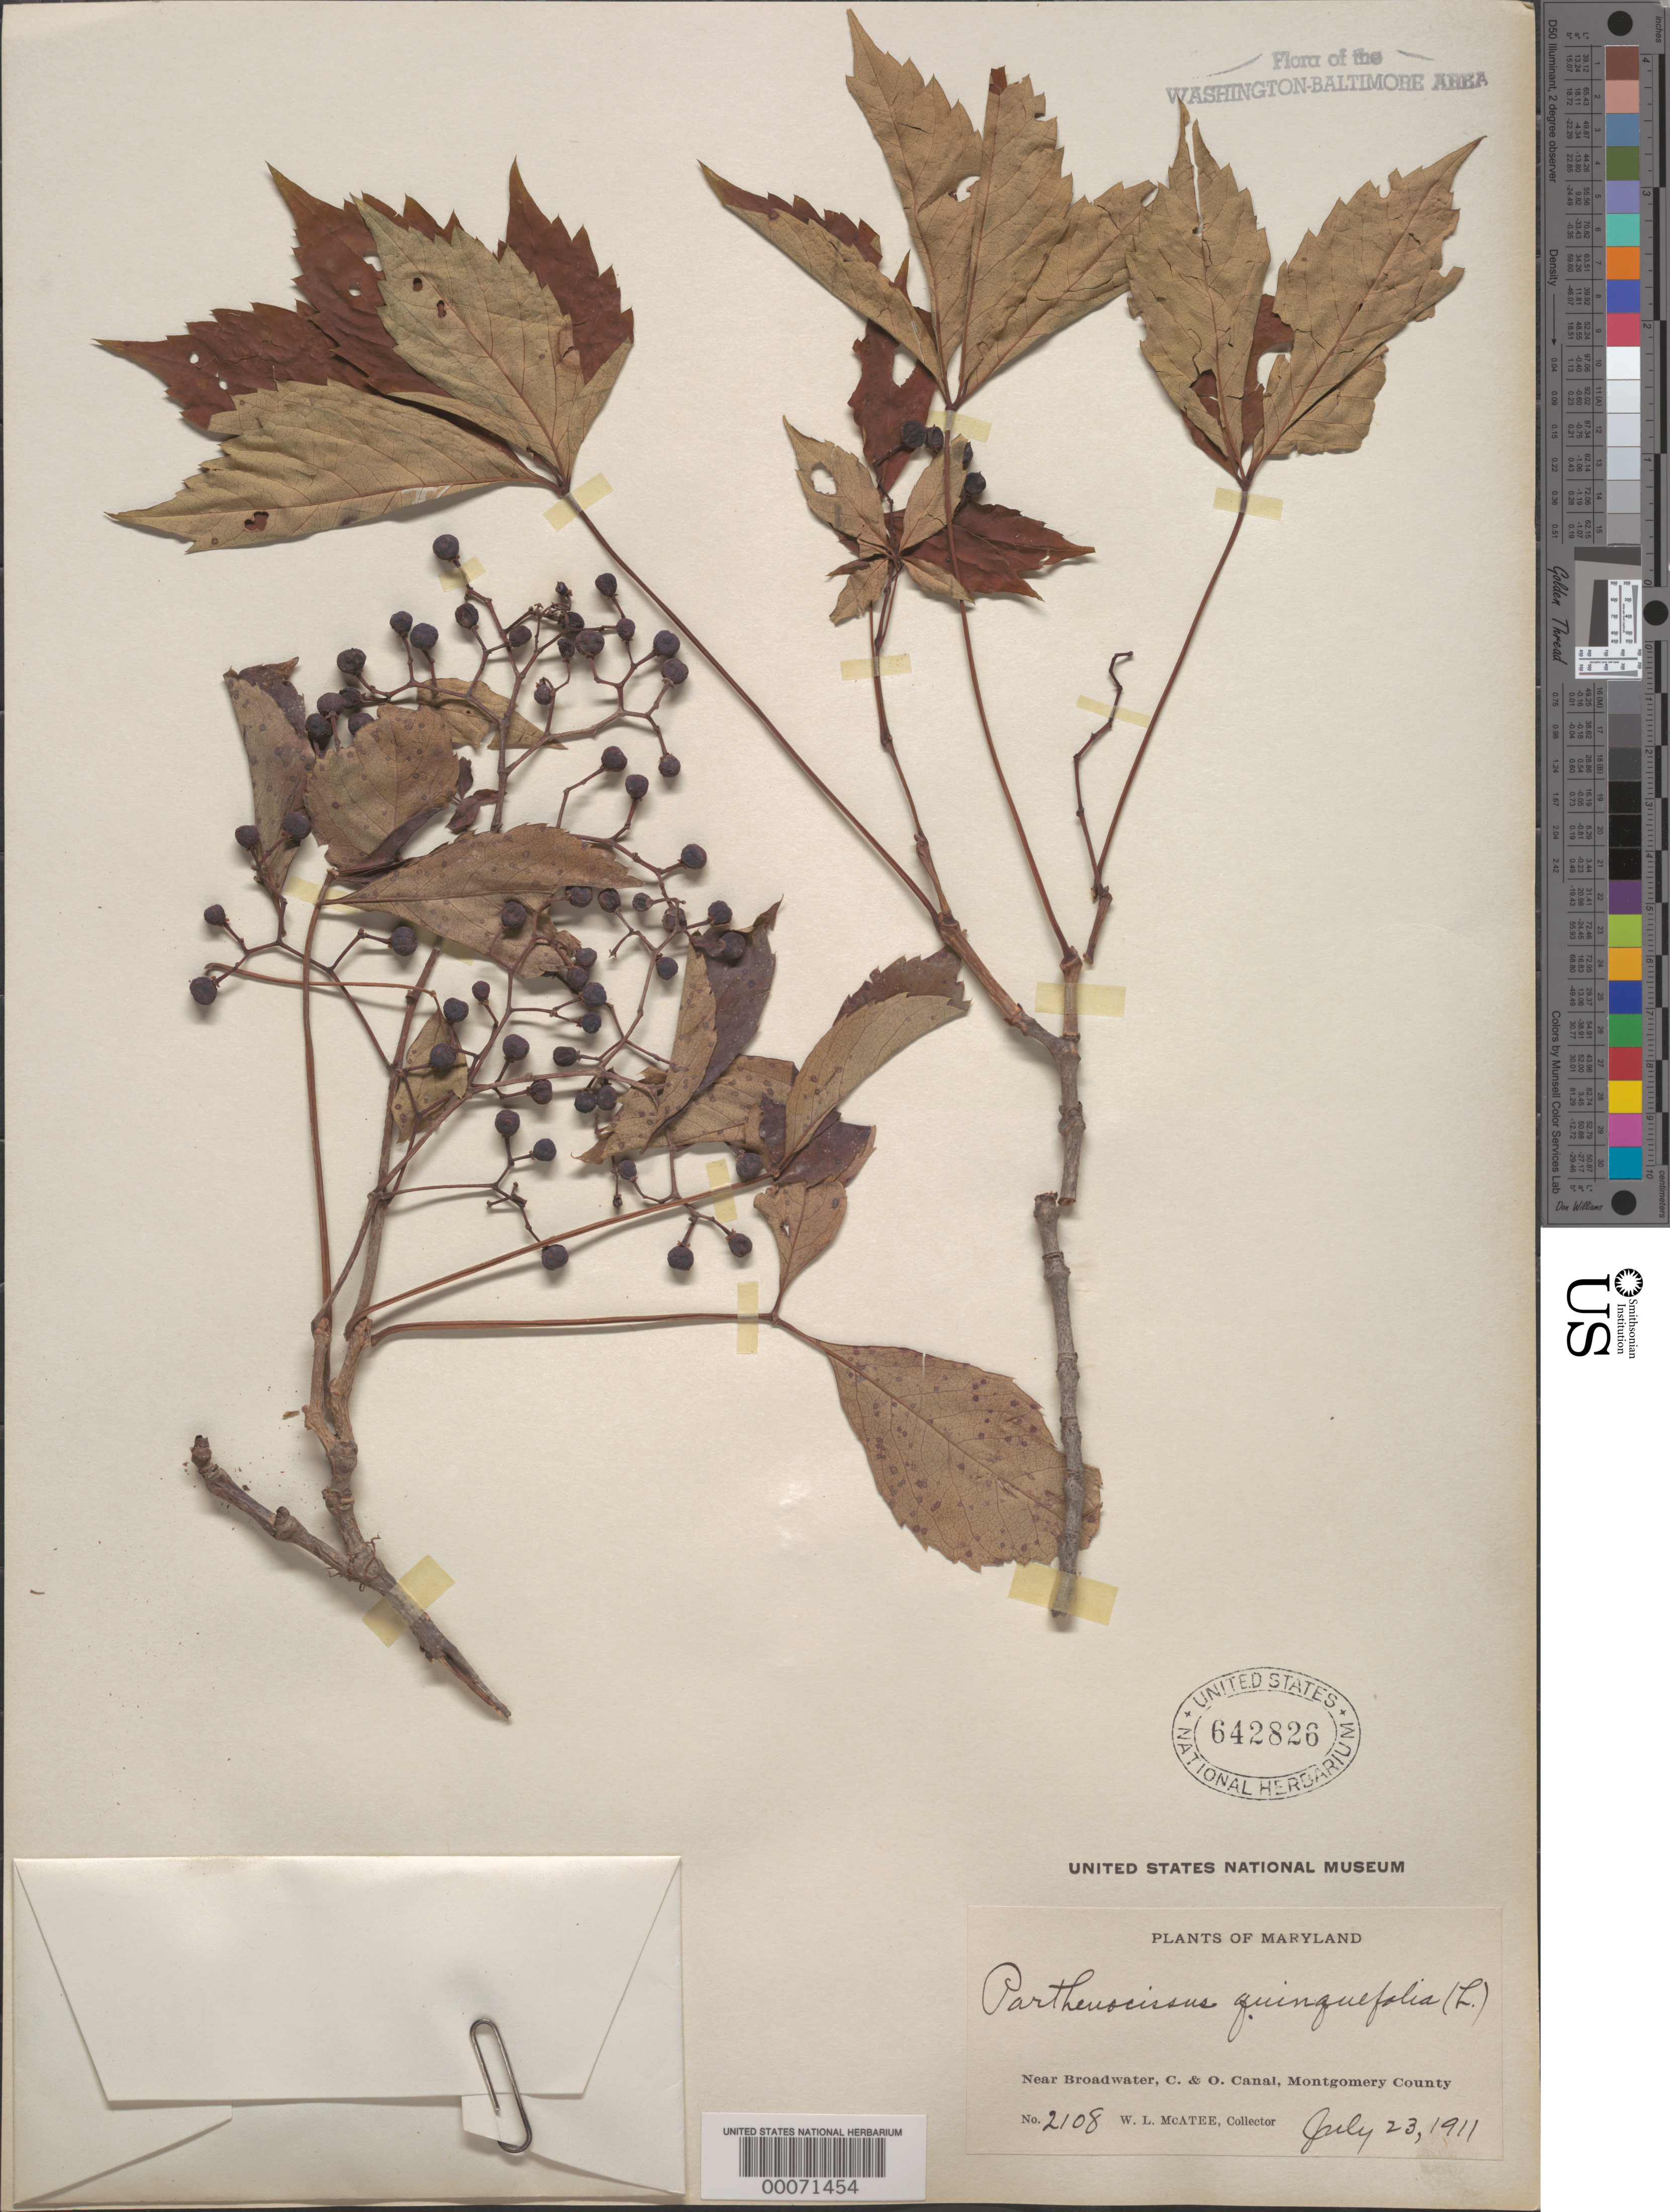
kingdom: Plantae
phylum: Tracheophyta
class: Magnoliopsida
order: Vitales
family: Vitaceae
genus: Parthenocissus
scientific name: Parthenocissus quinquefolia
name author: (L.) Planch.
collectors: W. McAtee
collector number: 2108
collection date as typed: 23 Jul 1911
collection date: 1911-07-23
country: United States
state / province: Maryland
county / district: Montgomery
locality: C. & O. Canal, Widewater vicinity C. and O. Canal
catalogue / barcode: US 642826